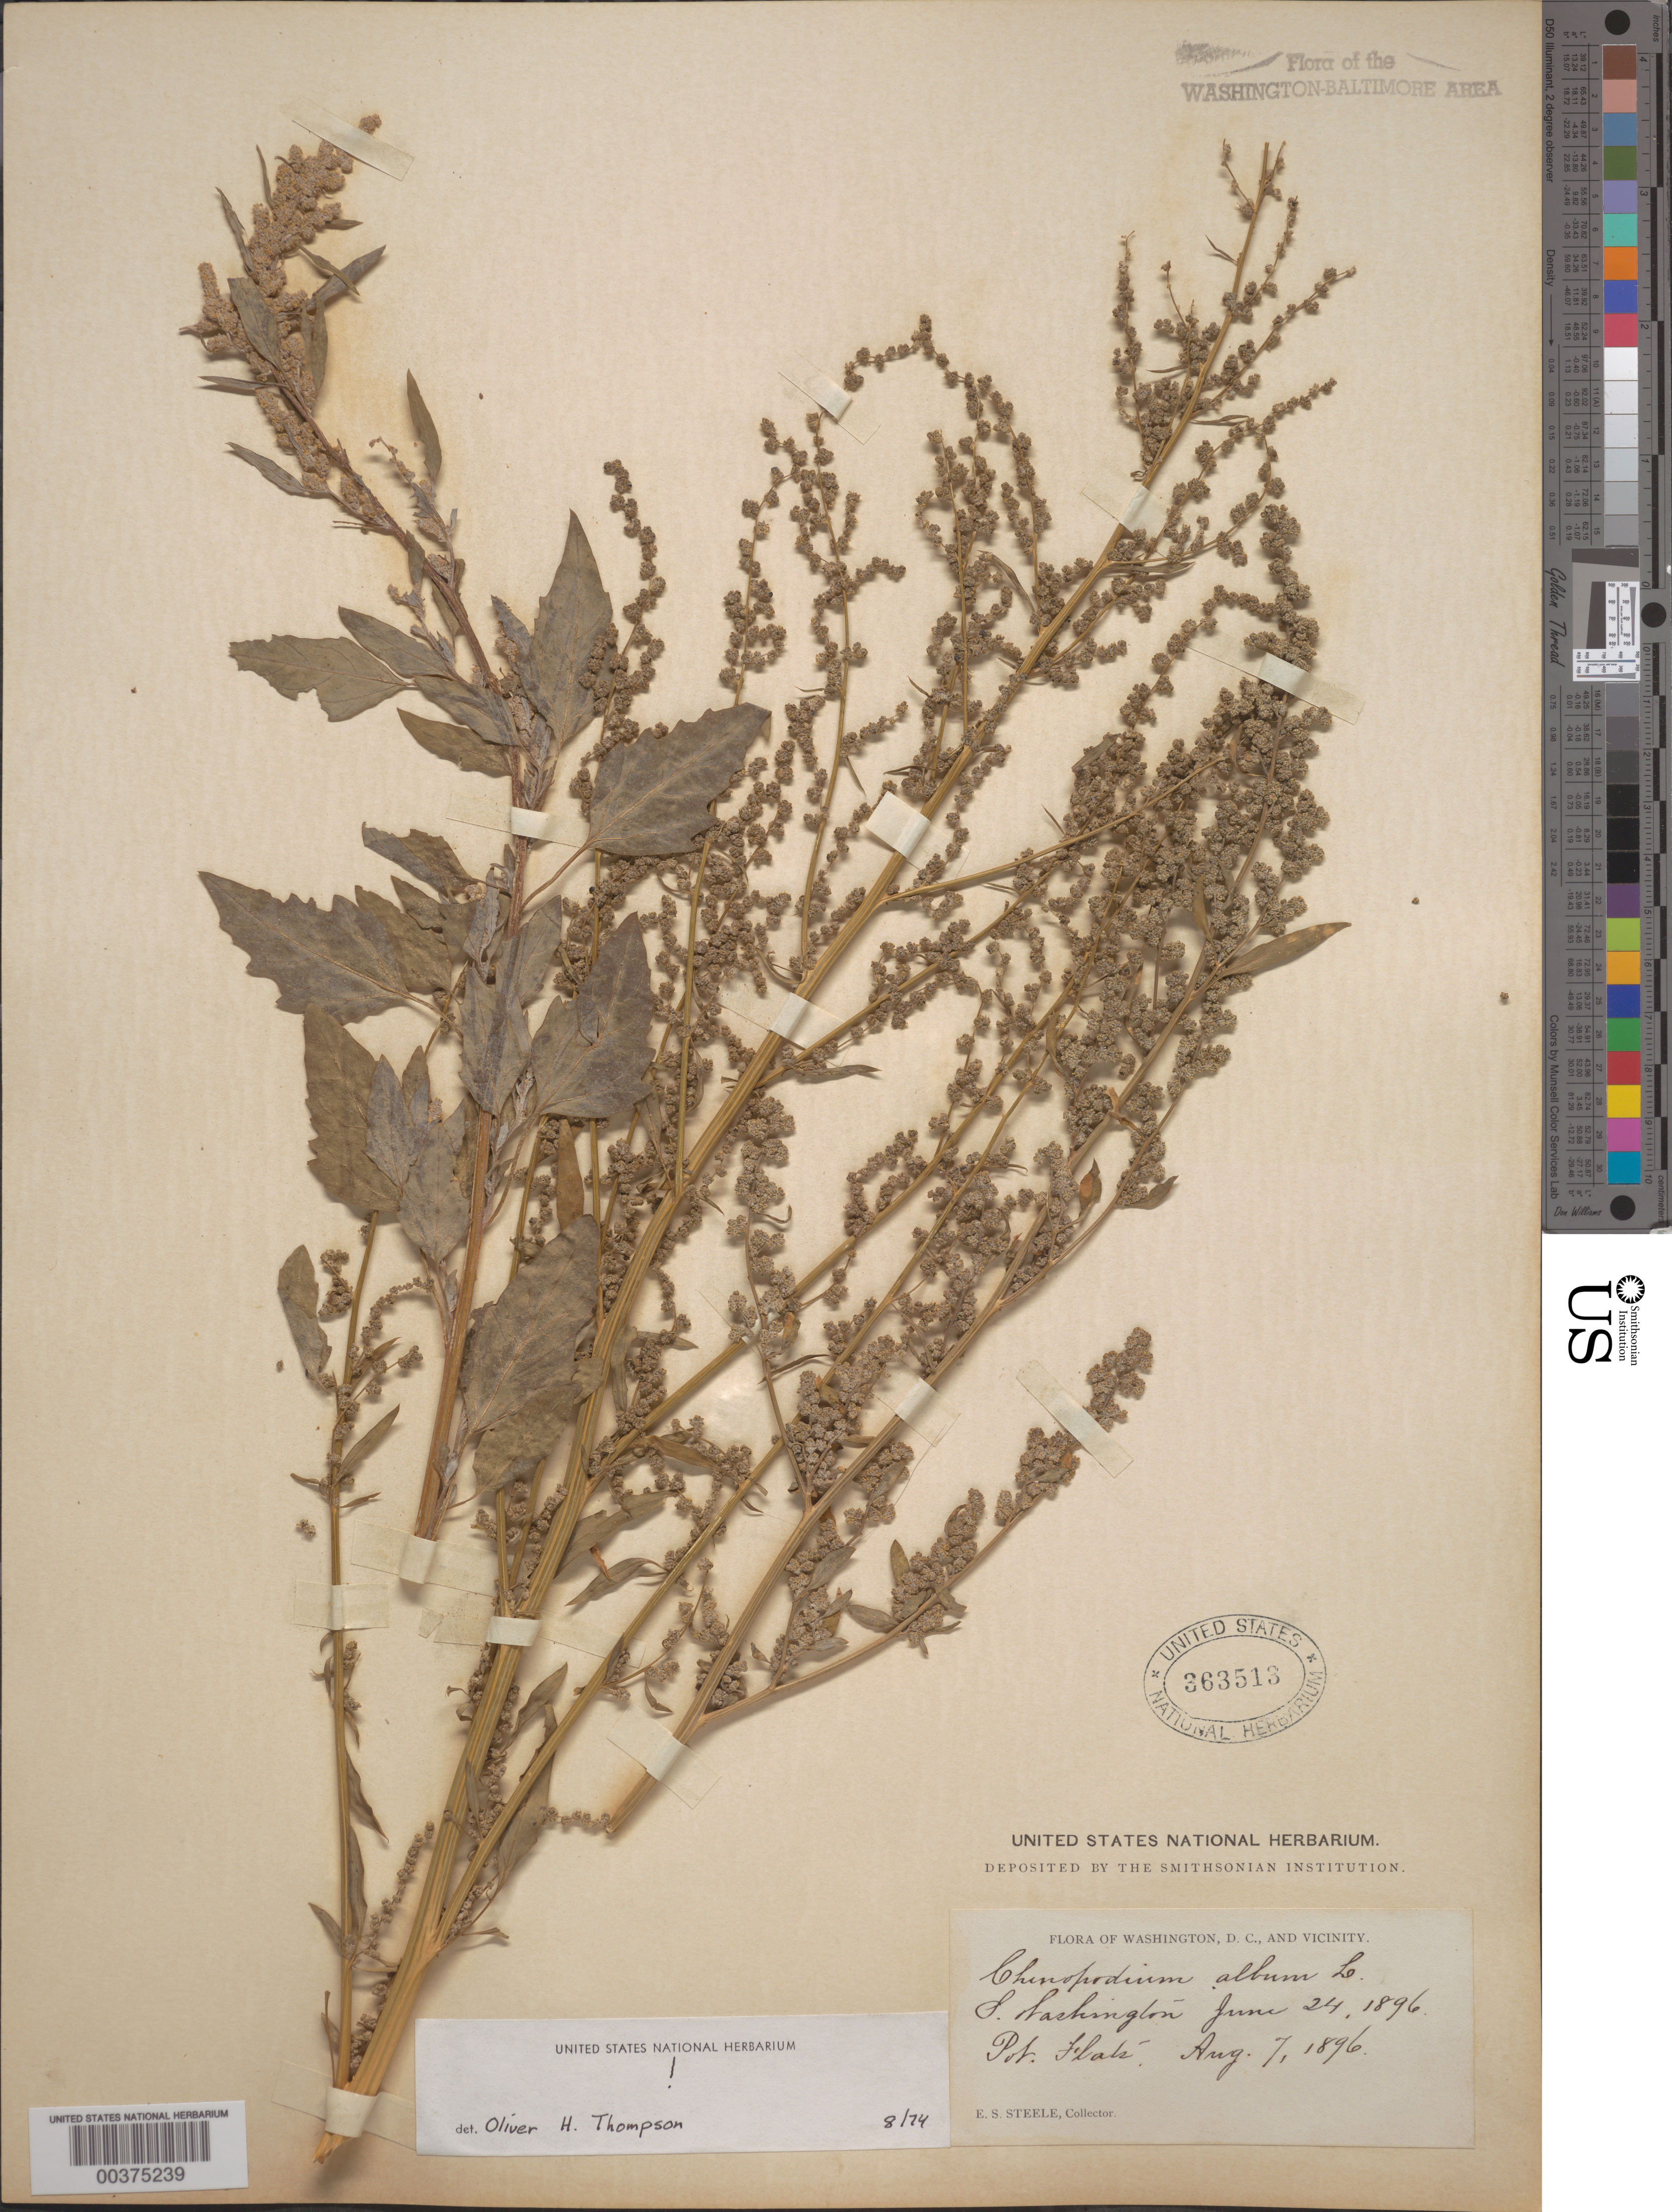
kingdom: Plantae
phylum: Tracheophyta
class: Magnoliopsida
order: Caryophyllales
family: Amaranthaceae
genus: Chenopodium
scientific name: Chenopodium album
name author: L.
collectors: E. Steele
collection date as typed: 24 Jun 1896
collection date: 1896-06-24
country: United States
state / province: District of Columbia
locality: South Washington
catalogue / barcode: US 363513